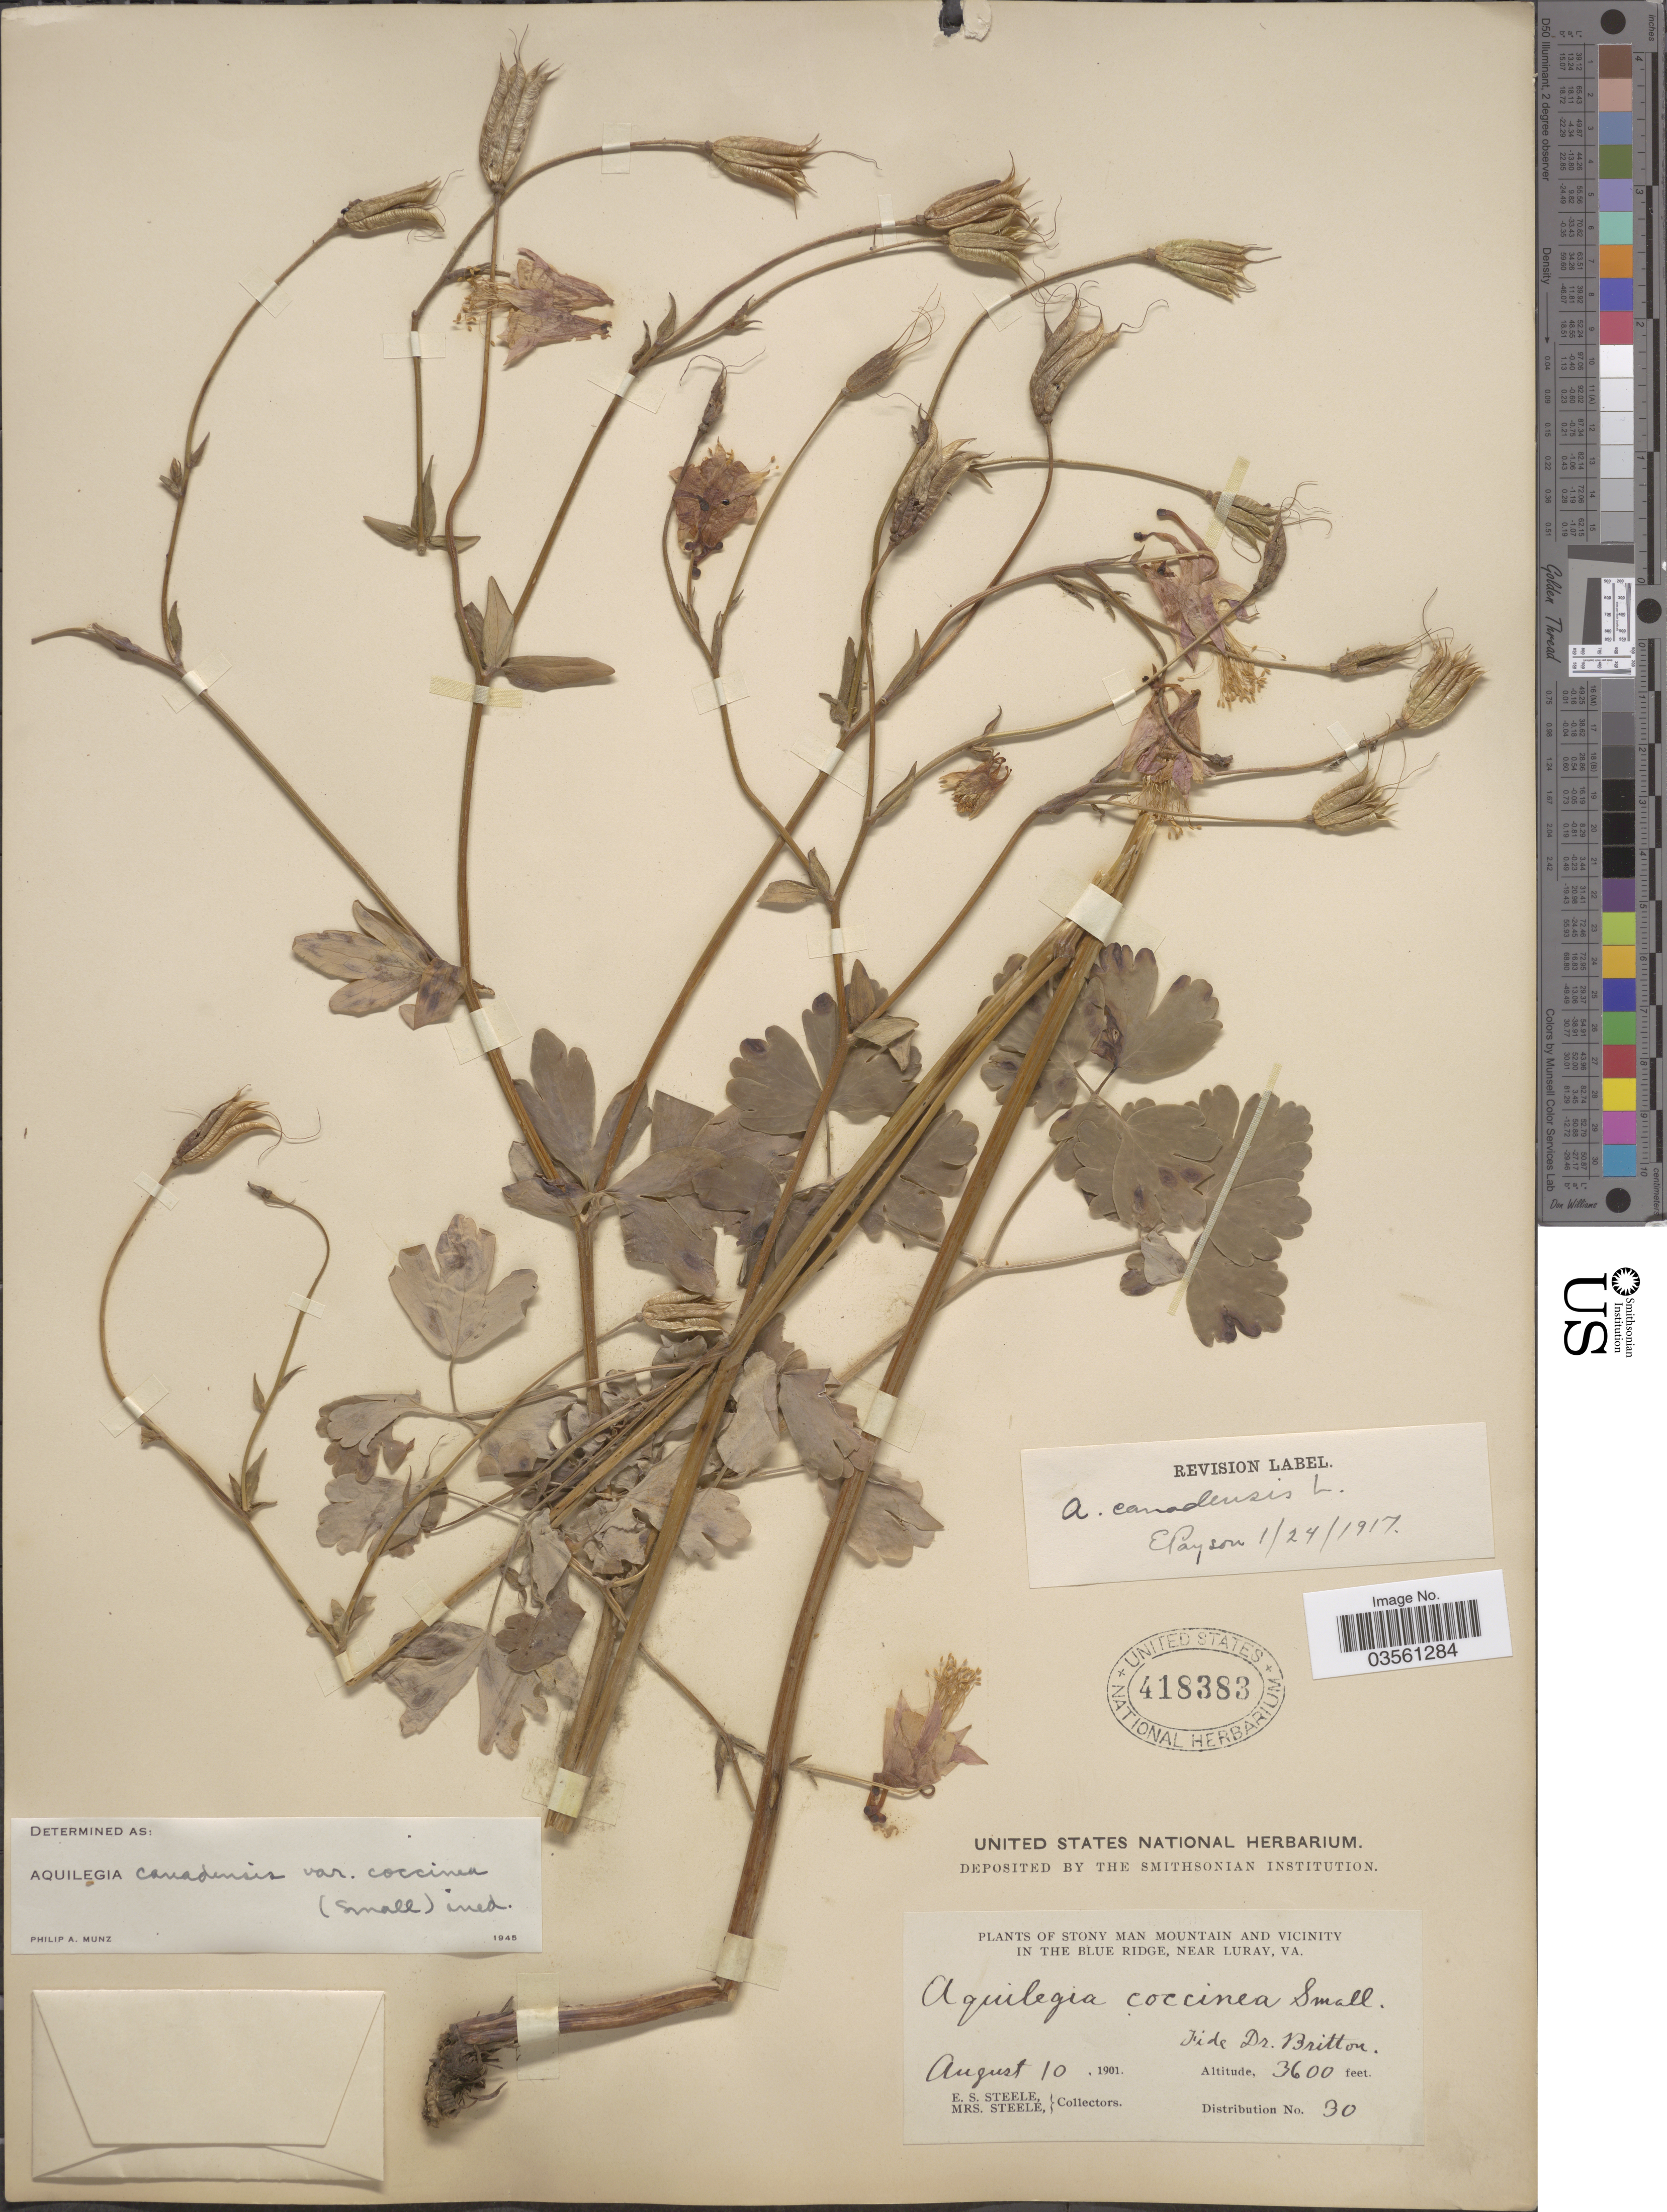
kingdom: Plantae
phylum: Tracheophyta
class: Magnoliopsida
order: Ranunculales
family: Ranunculaceae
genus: Aquilegia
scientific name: Aquilegia canadensis var. coccinea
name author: (Small) Munz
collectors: E. Steele & Mrs. E. S. Steele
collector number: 30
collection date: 1901-08-10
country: United States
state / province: Virginia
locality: Stony Man Mountain and Vicinity. In the Blue Ridge, near Luray.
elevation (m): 1097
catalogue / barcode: US 418383